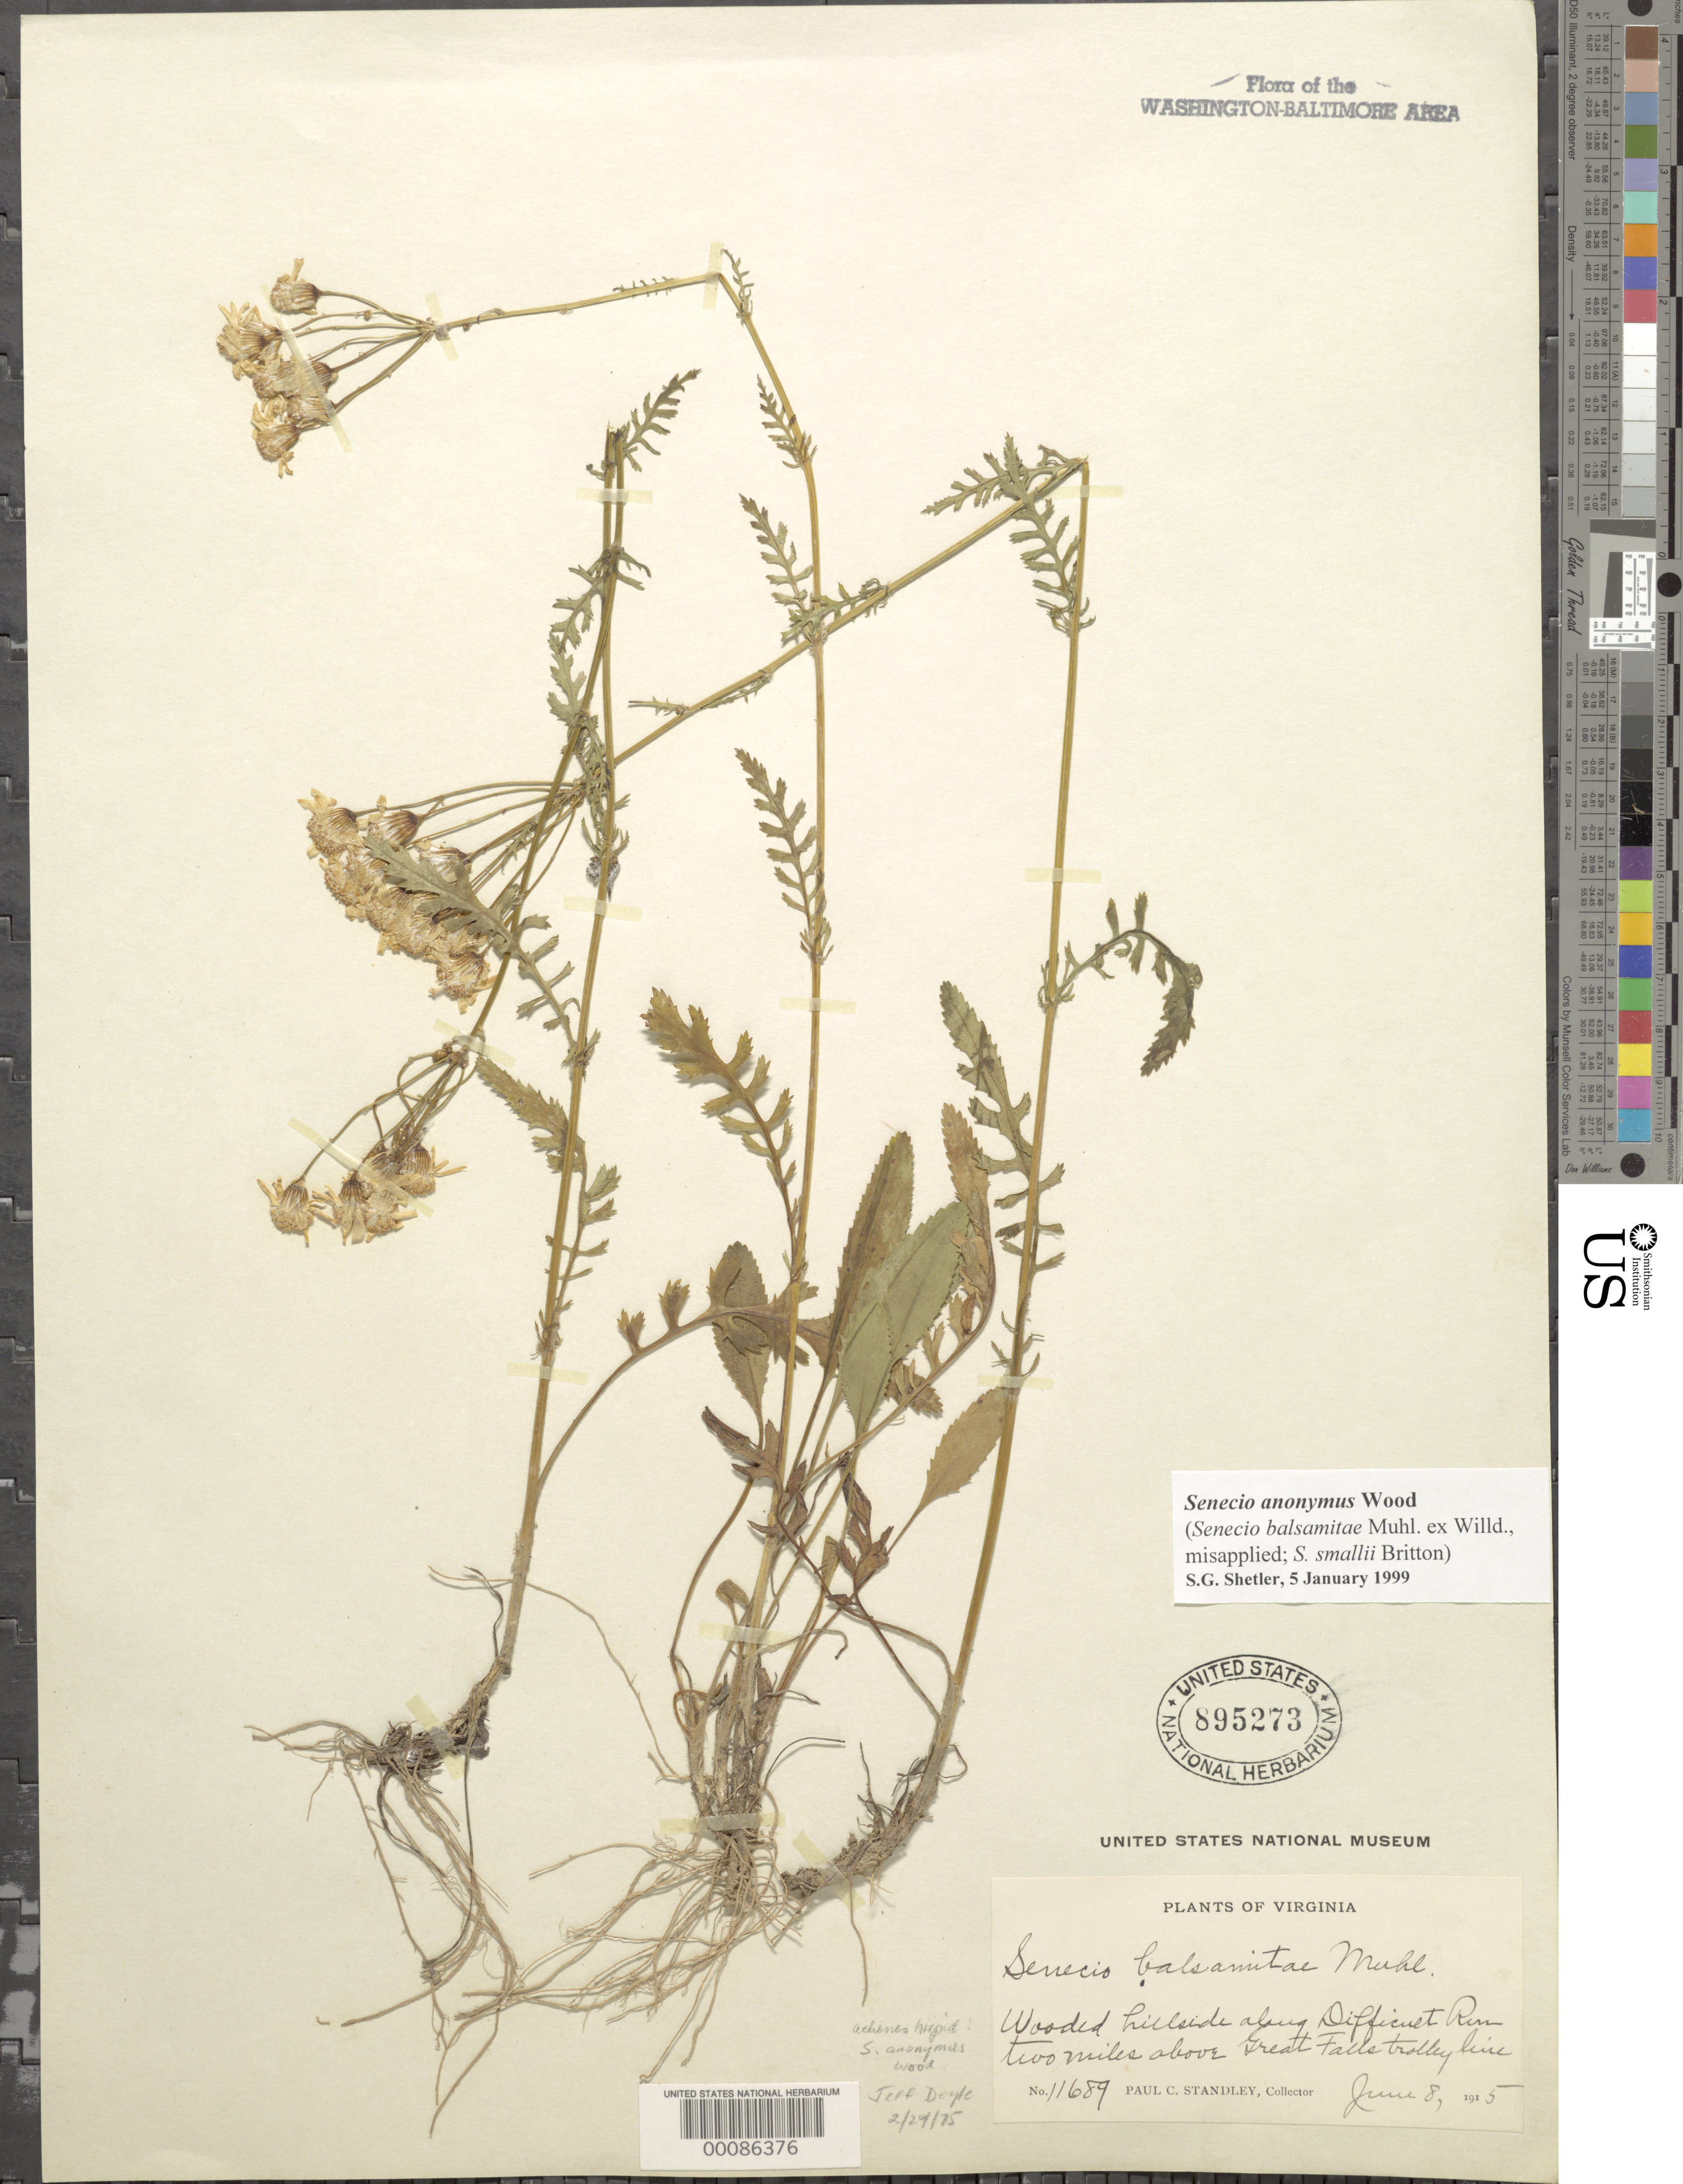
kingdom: Plantae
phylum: Tracheophyta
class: Magnoliopsida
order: Asterales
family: Asteraceae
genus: Packera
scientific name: Packera anonyma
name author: (Alph. Wood) W.A. Weber & Á. Löve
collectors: P. C. Standley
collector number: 11689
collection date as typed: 08 Jun 1915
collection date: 1915-06-08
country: United States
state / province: Virginia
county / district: Fairfax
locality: Difficult Run above Great Falls Trolley Line C. & O. Canal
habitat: Wooded hillside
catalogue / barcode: US 895273